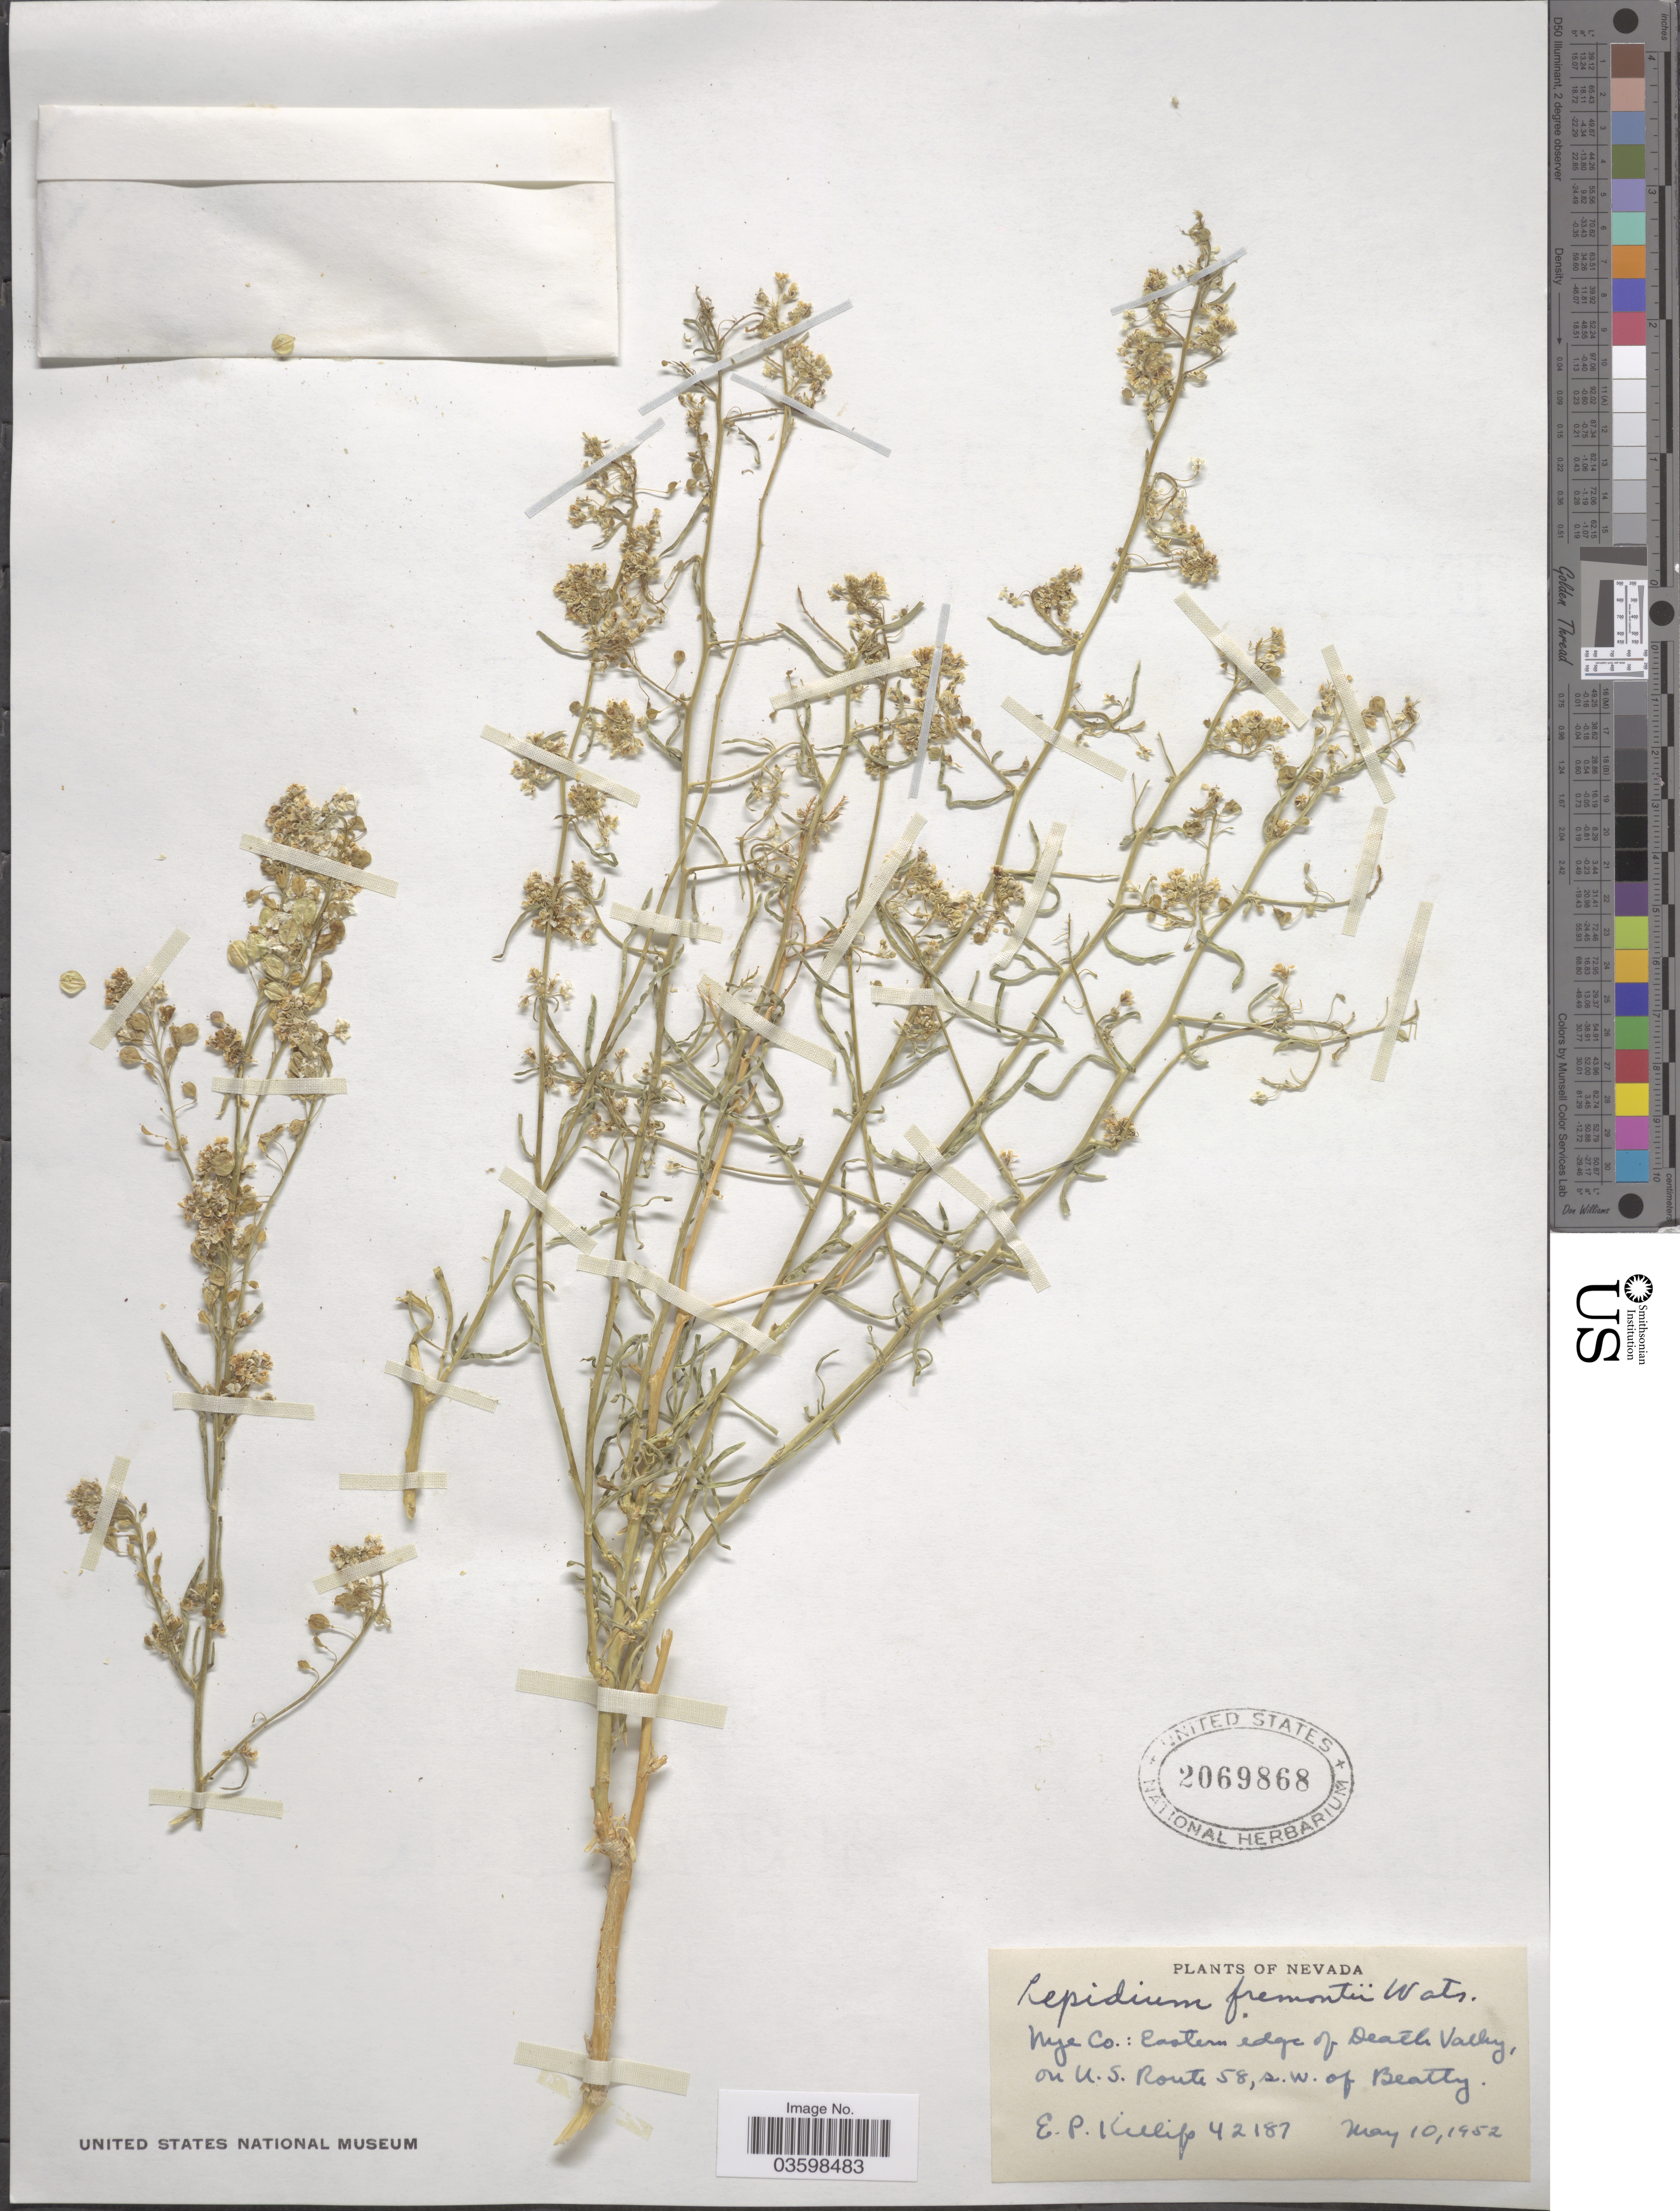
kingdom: Plantae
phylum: Tracheophyta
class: Magnoliopsida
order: Brassicales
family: Brassicaceae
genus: Lepidium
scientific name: Lepidium fremontii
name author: S. Watson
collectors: E. P. Killip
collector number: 42187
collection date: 1952-05-10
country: United States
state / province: Nevada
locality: Nye Co.: Eastern edge of Death Valley, on U.S. Route 58, s.w. of Beatty.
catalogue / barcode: US 2069868